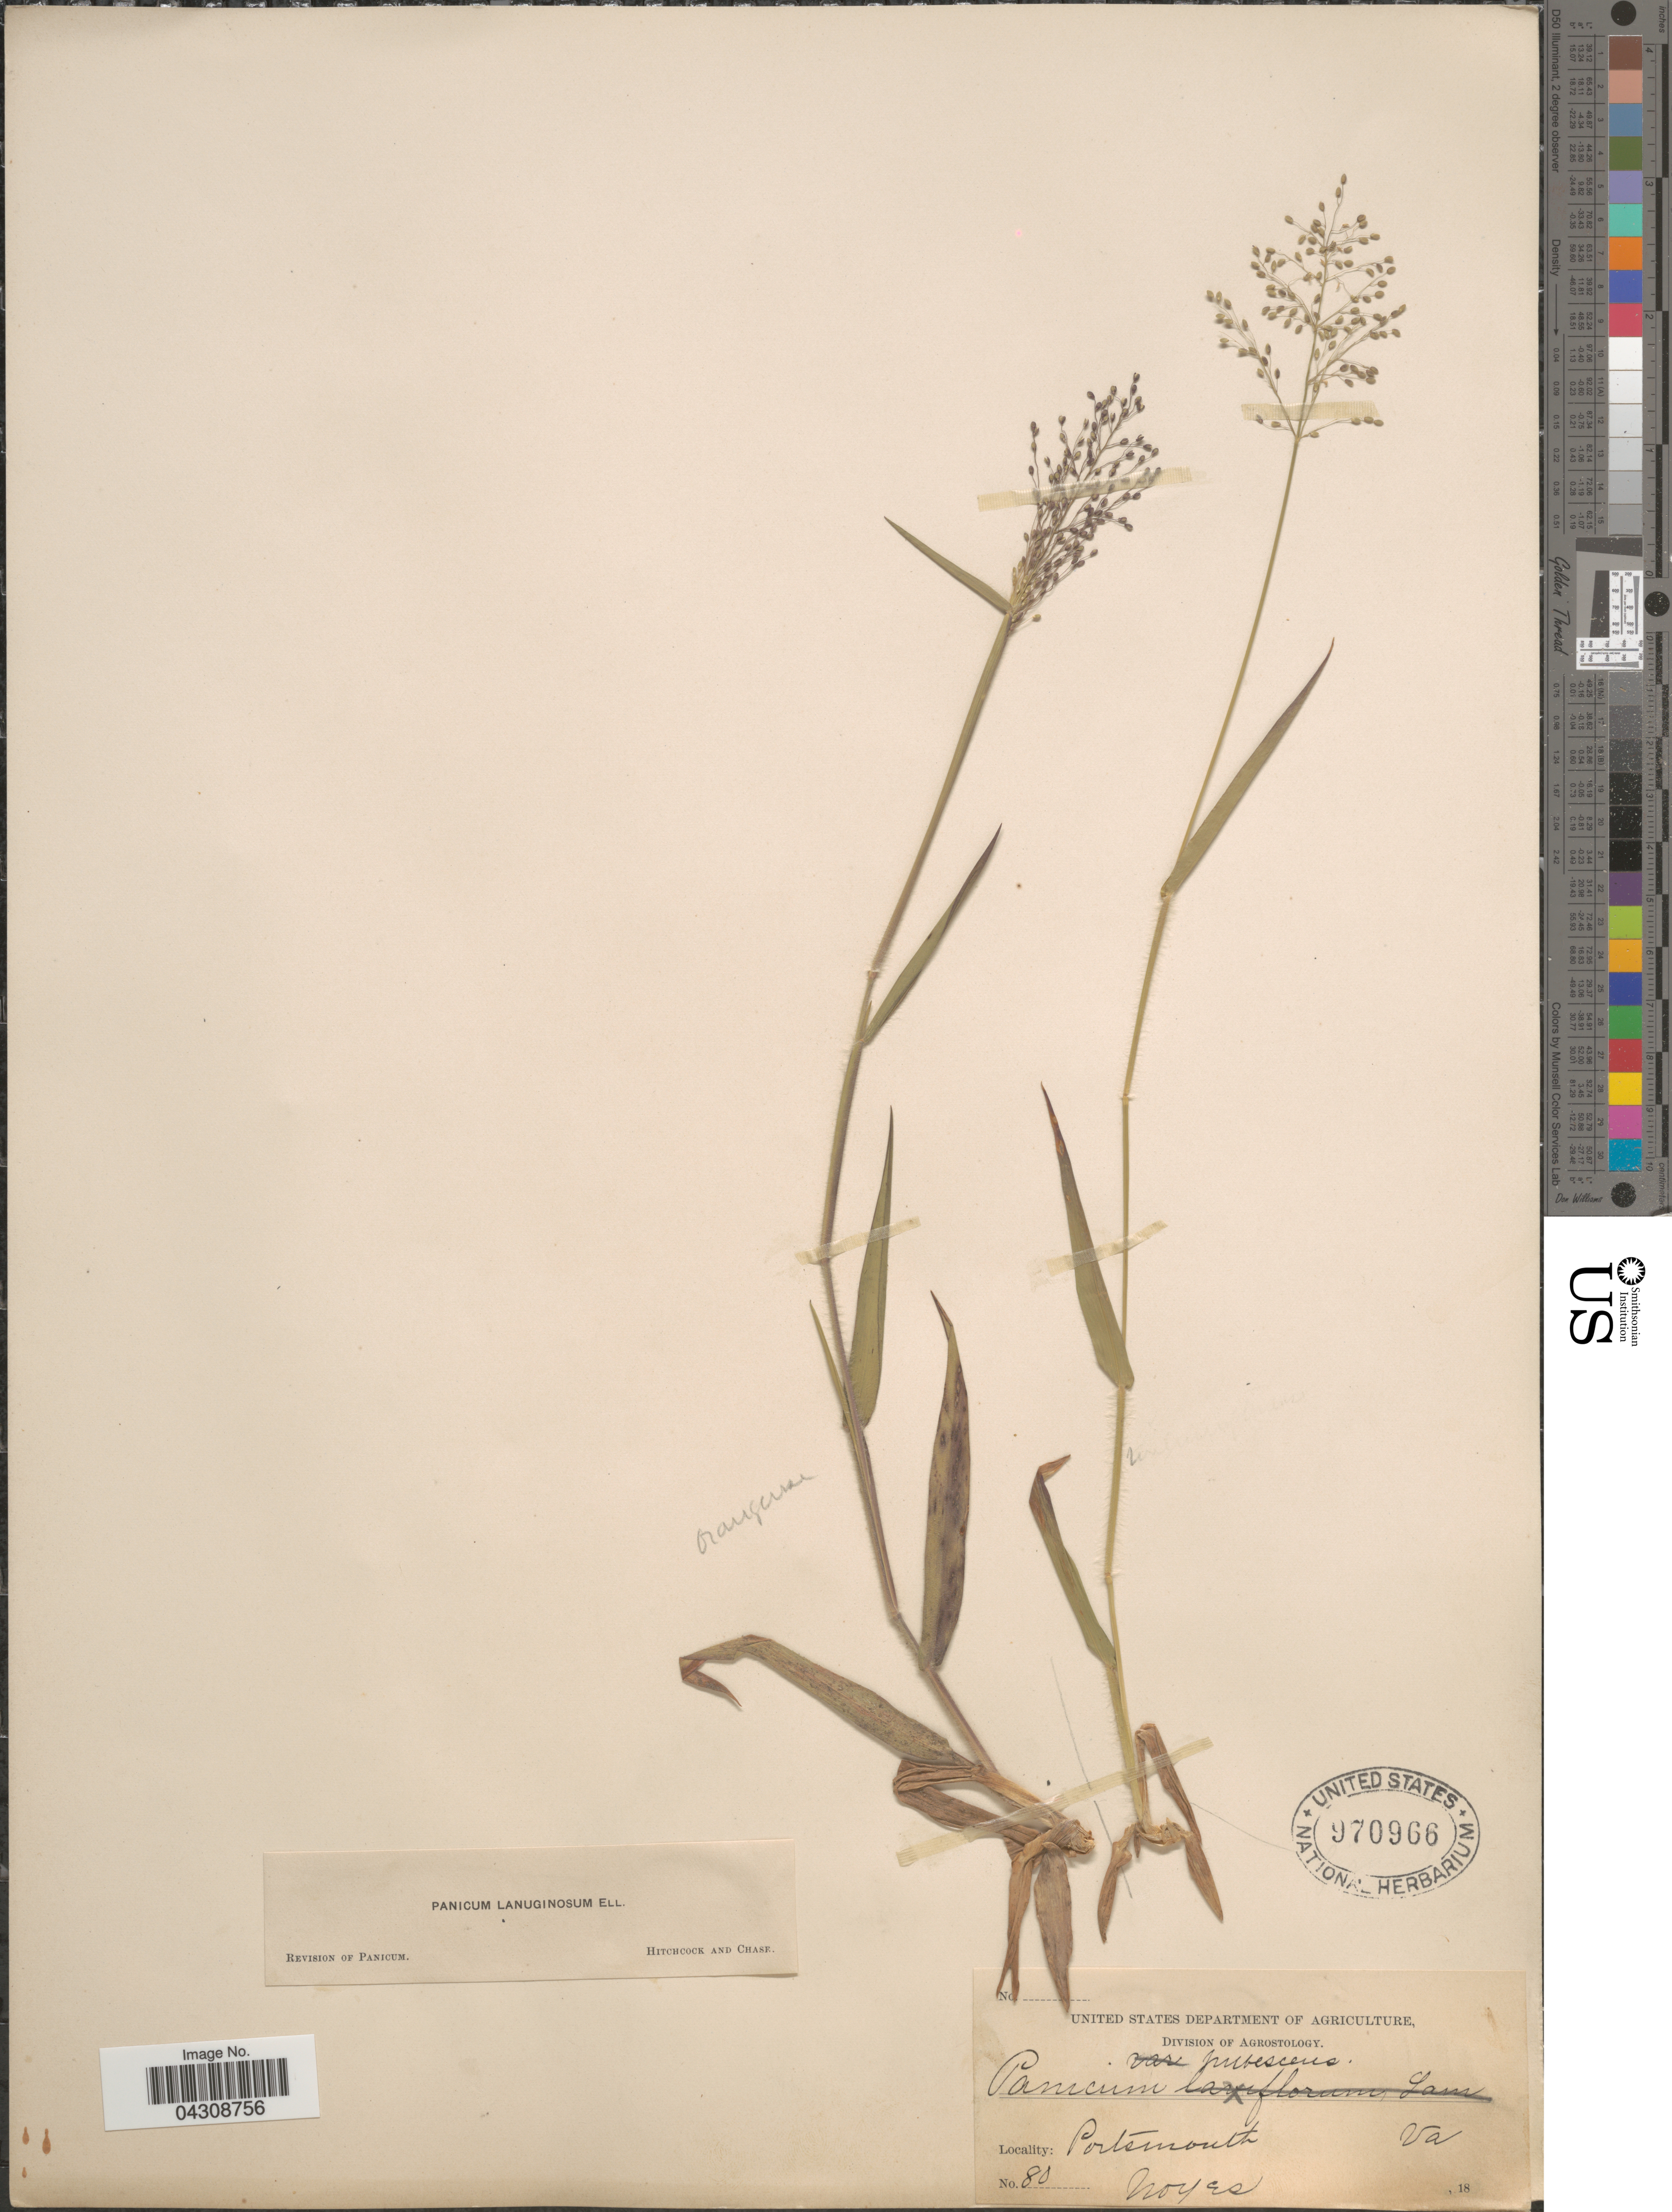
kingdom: Plantae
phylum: Tracheophyta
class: Liliopsida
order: Poales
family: Poaceae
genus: Dichanthelium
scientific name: Dichanthelium acuminatum var. acuminatum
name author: (Sw.) Gould & C.A. Clark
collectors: Noyes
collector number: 80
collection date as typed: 18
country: United States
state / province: Virginia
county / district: City of Portsmouth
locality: Portsmouth.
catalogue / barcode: US 970966